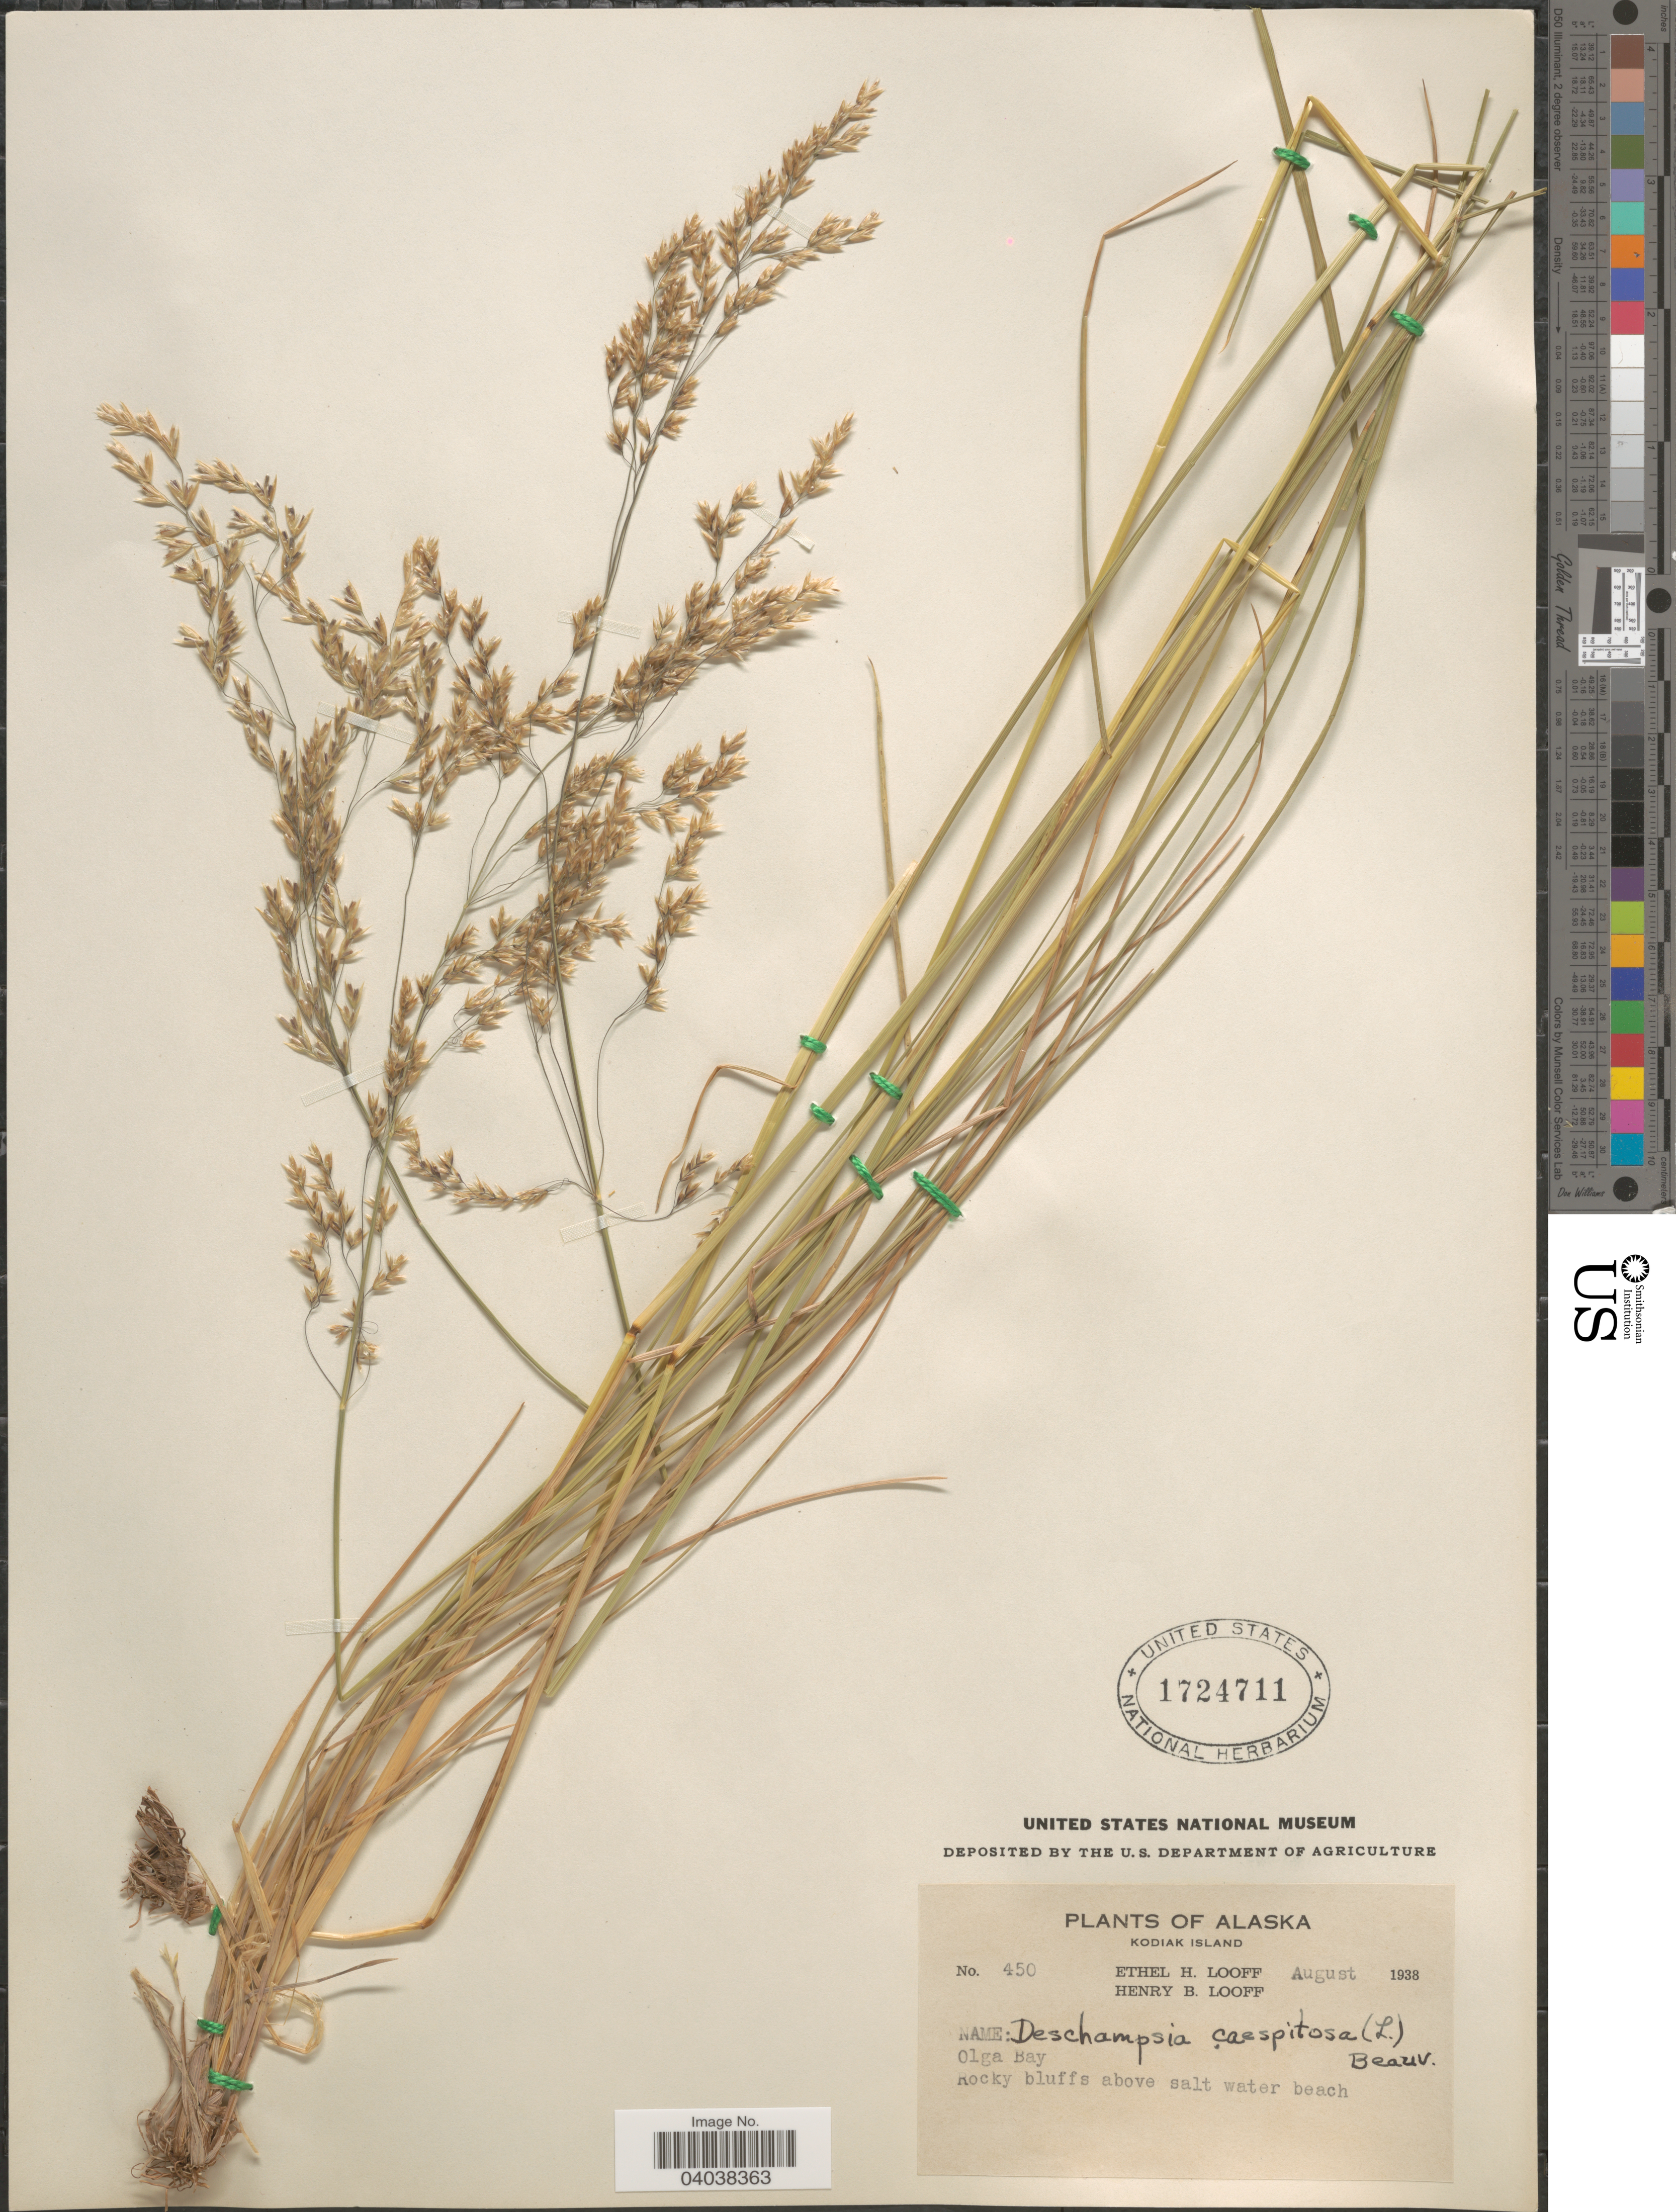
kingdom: Plantae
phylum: Tracheophyta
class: Liliopsida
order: Poales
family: Poaceae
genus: Deschampsia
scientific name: Deschampsia cespitosa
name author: (L.) P. Beauv.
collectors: E. Looff & H. Looff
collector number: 450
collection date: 1938-08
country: United States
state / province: Alaska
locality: Kodiak Island. Olga Bay.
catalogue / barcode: US 1724711